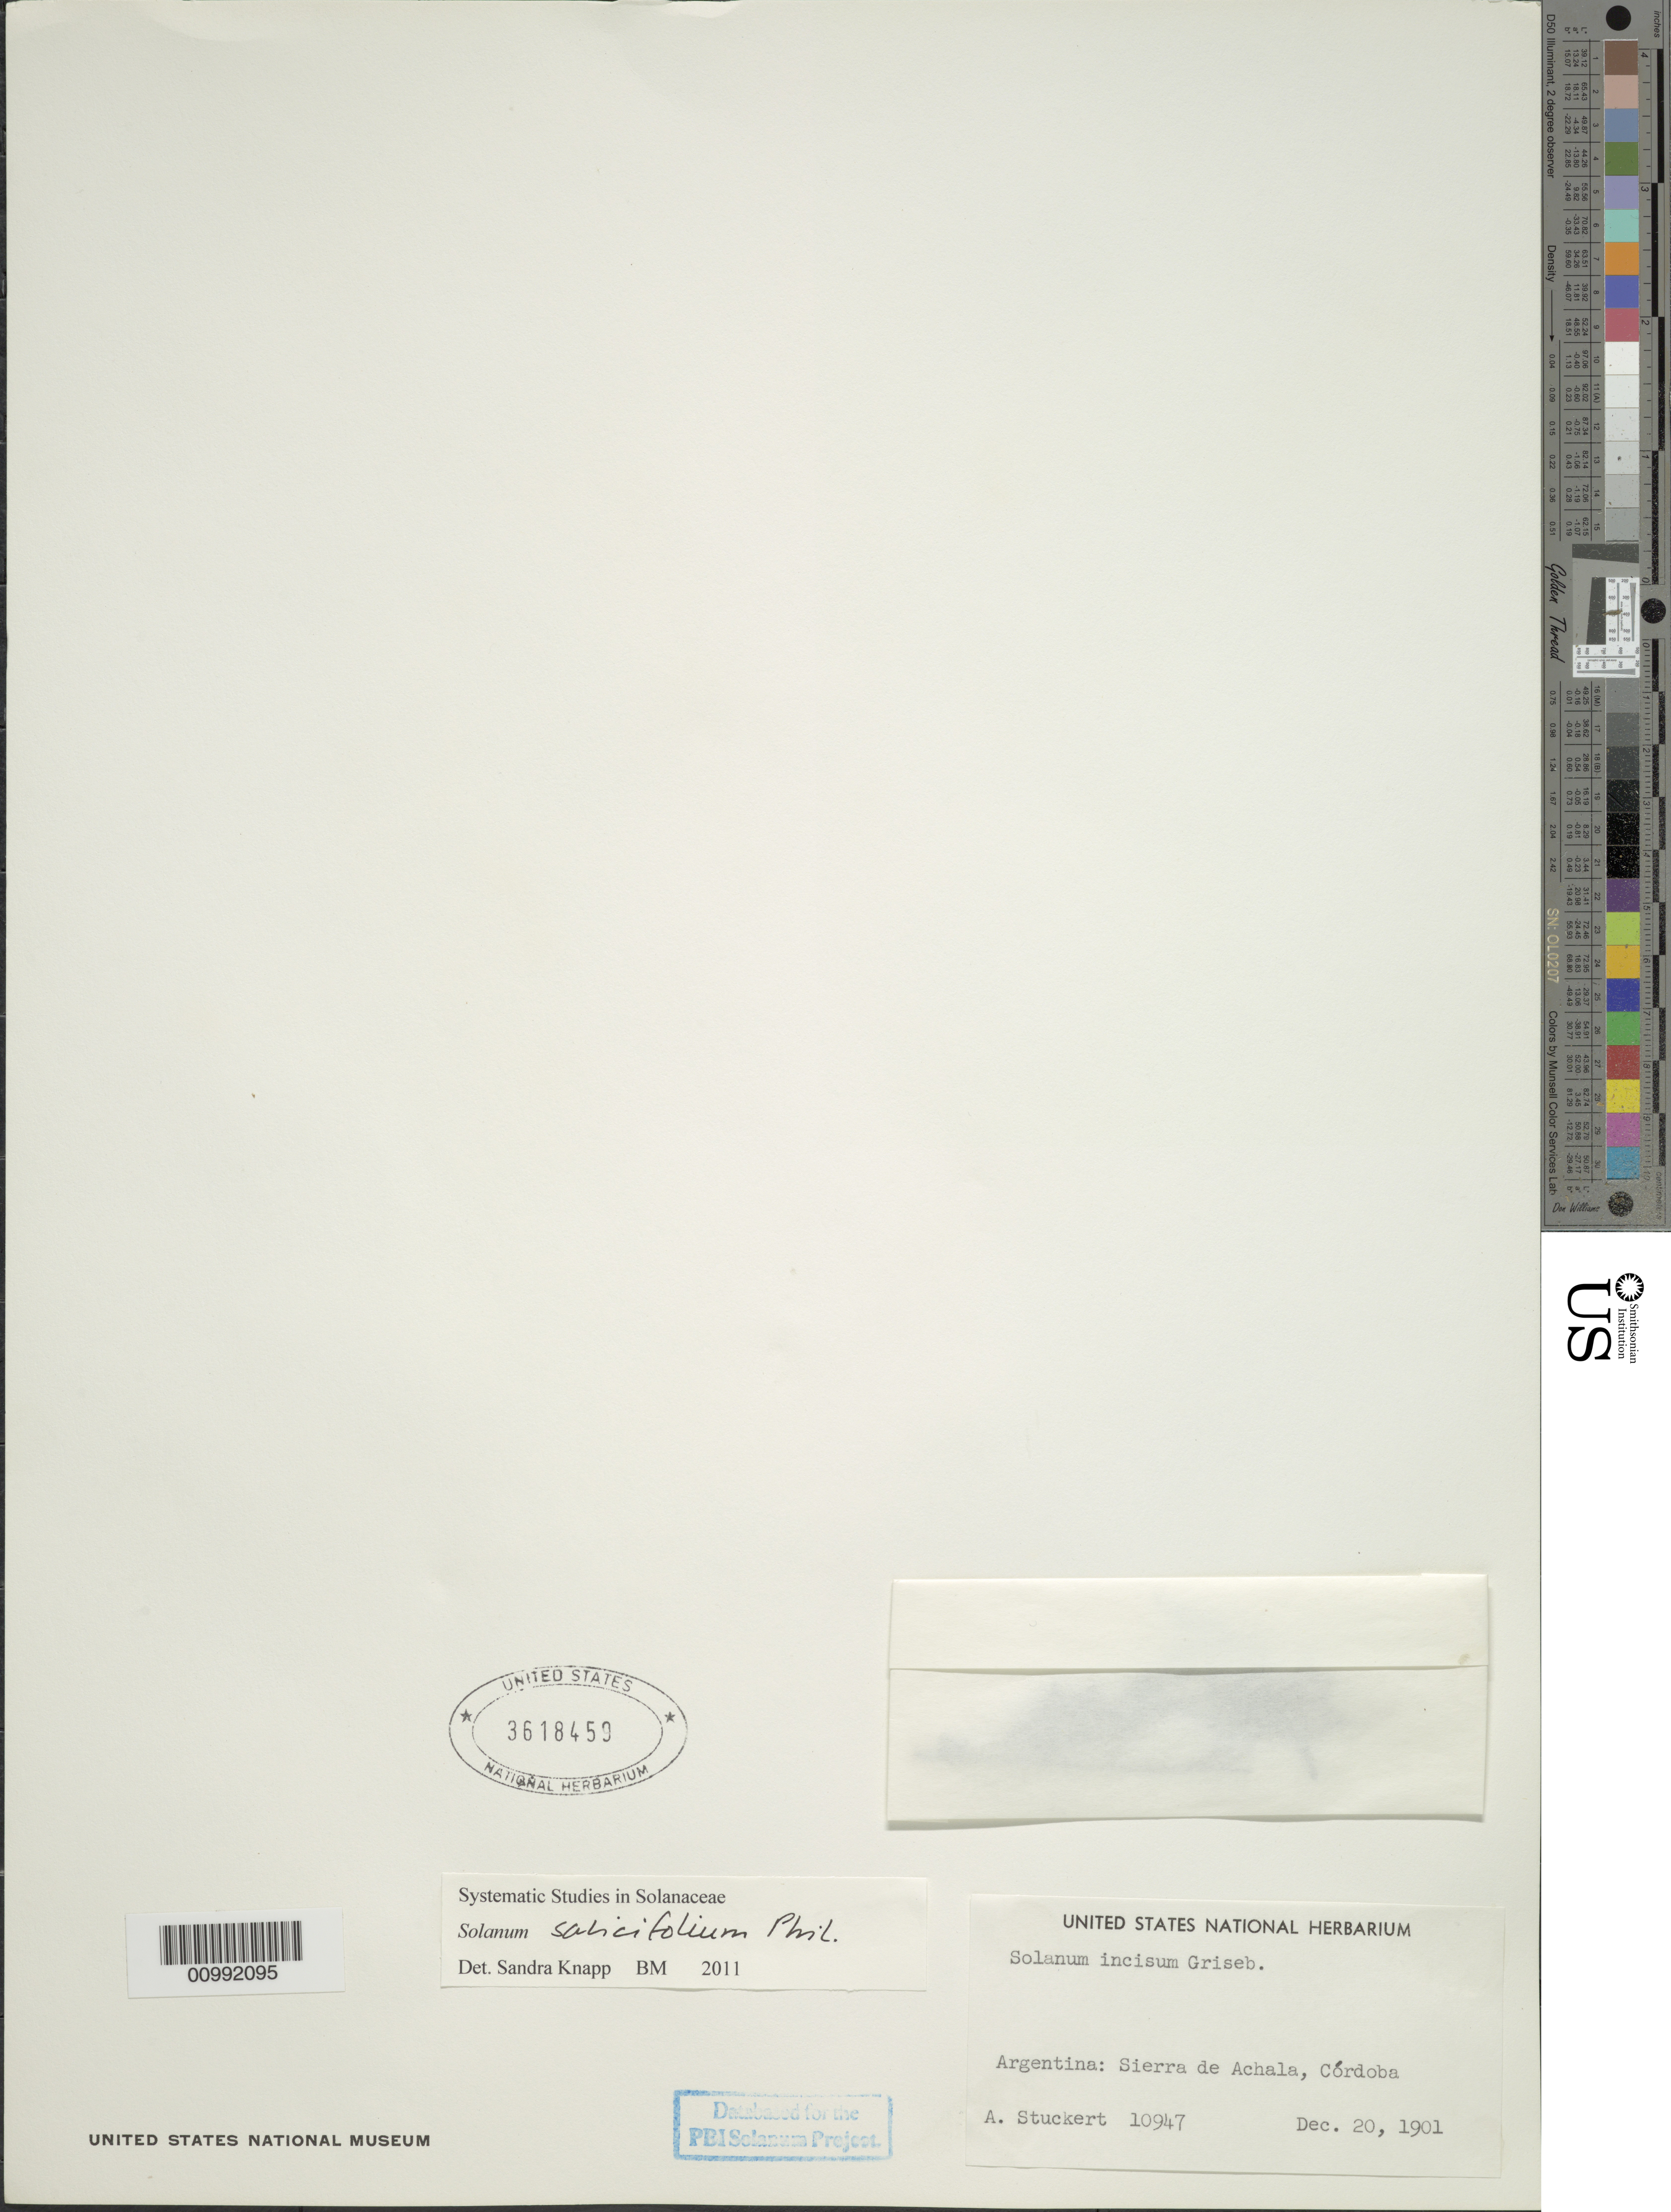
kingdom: Plantae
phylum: Tracheophyta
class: Magnoliopsida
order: Solanales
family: Solanaceae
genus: Solanum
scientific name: Solanum salicifolium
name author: Phil.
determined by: Knapp, S. D.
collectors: T. Stuckert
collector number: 10947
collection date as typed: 20 Dec 1901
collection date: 1901-12-20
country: Argentina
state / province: Córdoba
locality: falda del radice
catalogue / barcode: US 3618459